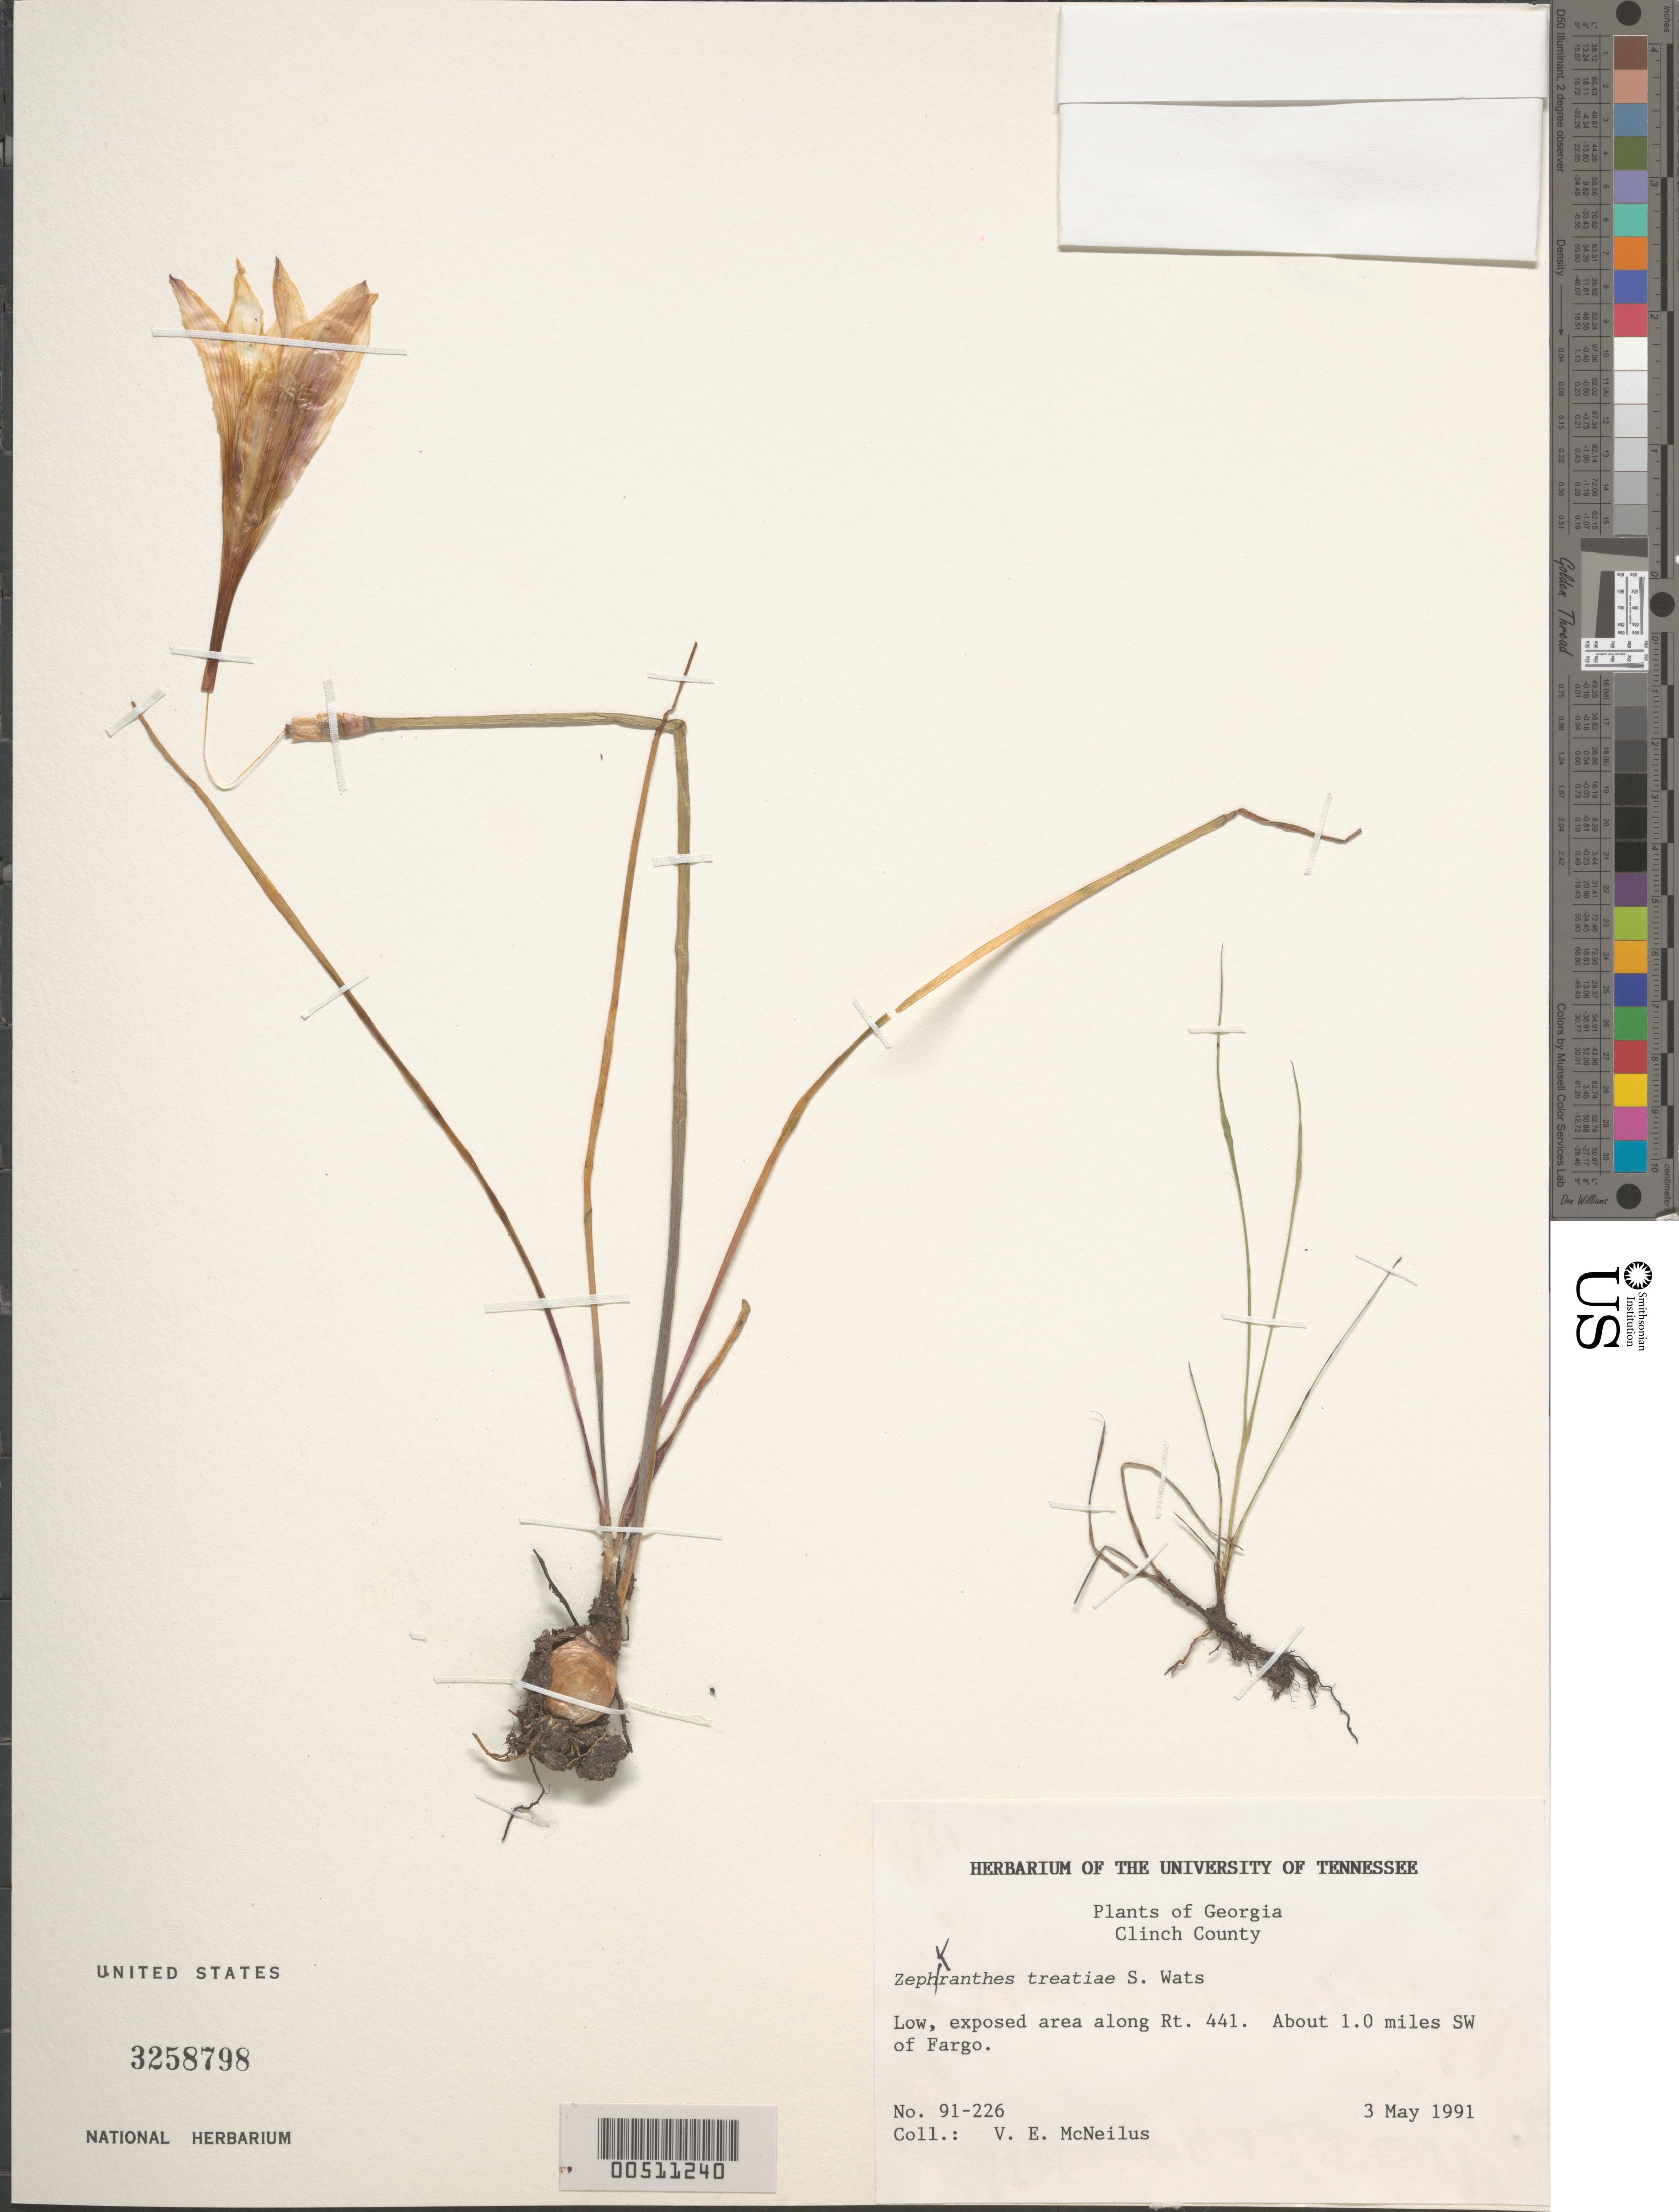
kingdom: Plantae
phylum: Tracheophyta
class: Liliopsida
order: Asparagales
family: Amaryllidaceae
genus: Zephyranthes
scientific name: Zephyranthes treatiae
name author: S. Watson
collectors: V. Mcneilus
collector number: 91-226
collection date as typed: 03 May 1991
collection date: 1991-05-03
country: United States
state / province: Georgia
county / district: Clinch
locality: Sw of fargo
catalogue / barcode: US 3258798